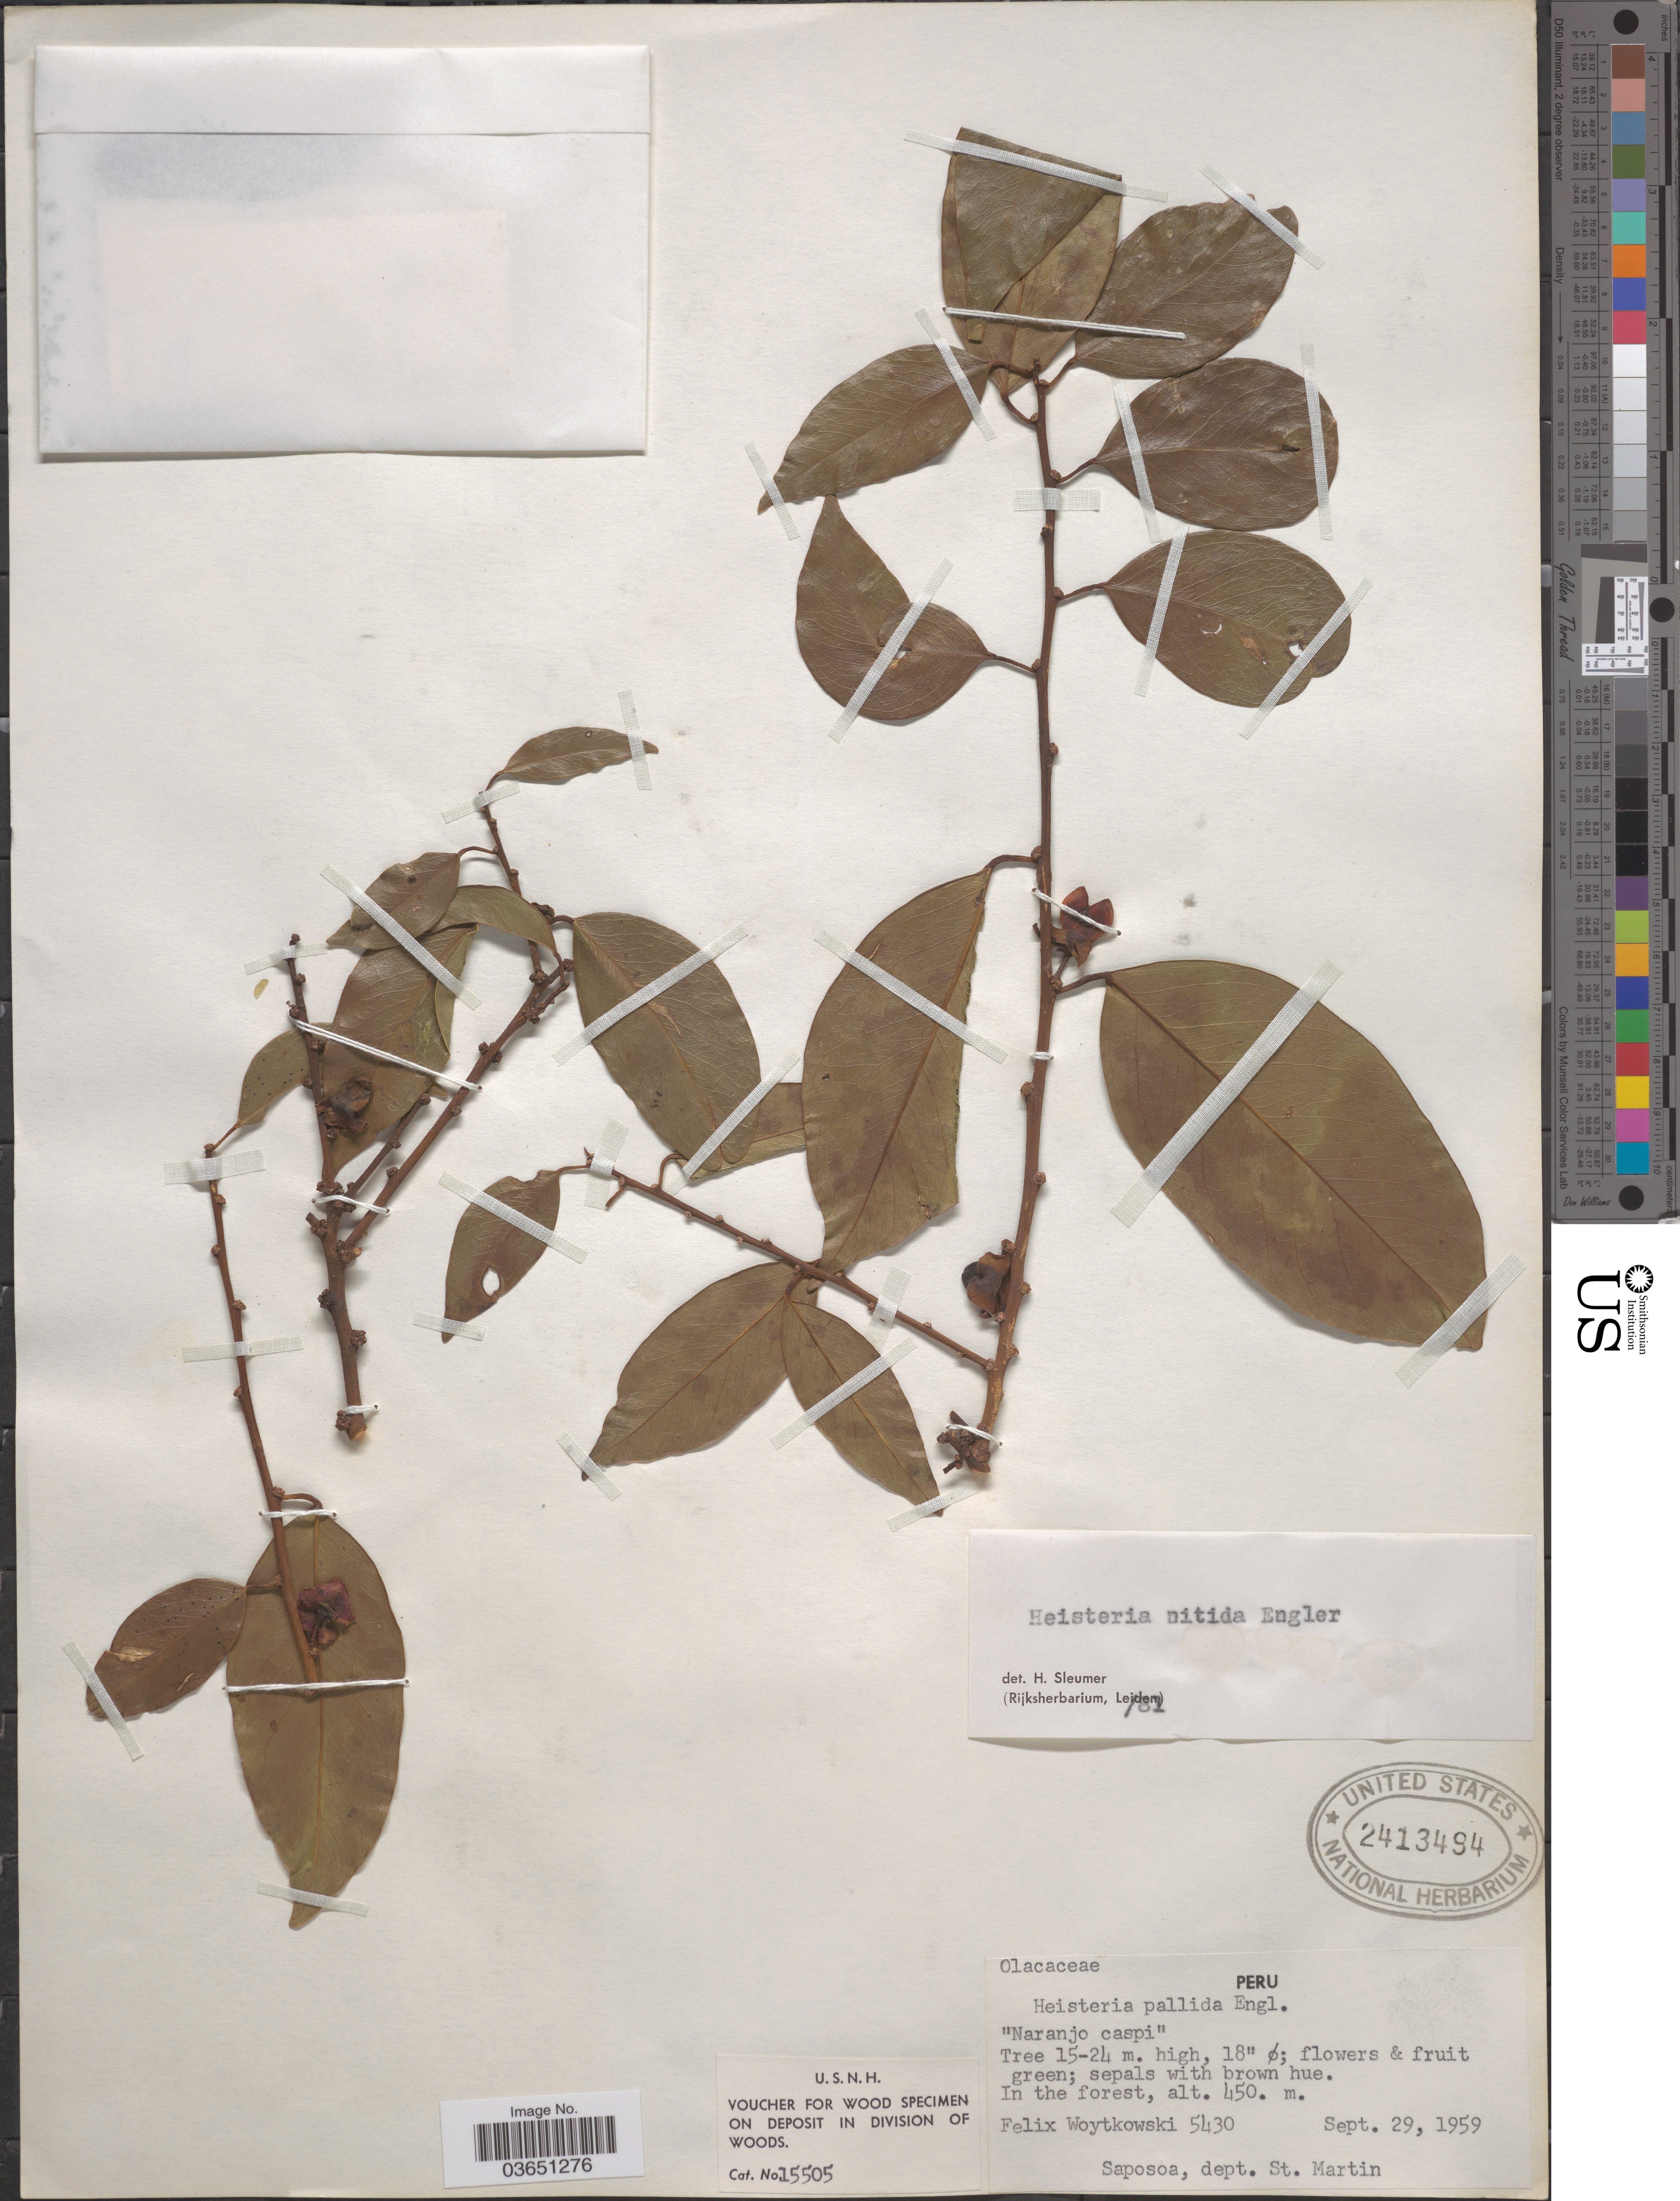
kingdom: Plantae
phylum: Tracheophyta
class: Magnoliopsida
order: Santalales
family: Erythropalaceae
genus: Heisteria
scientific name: Heisteria nitida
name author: Engl.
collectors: F. Woytkowski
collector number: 5430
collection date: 1959-09-29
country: Peru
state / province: San Martín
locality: Saposoa, dept. St. Martin.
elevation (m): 450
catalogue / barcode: US 2413494